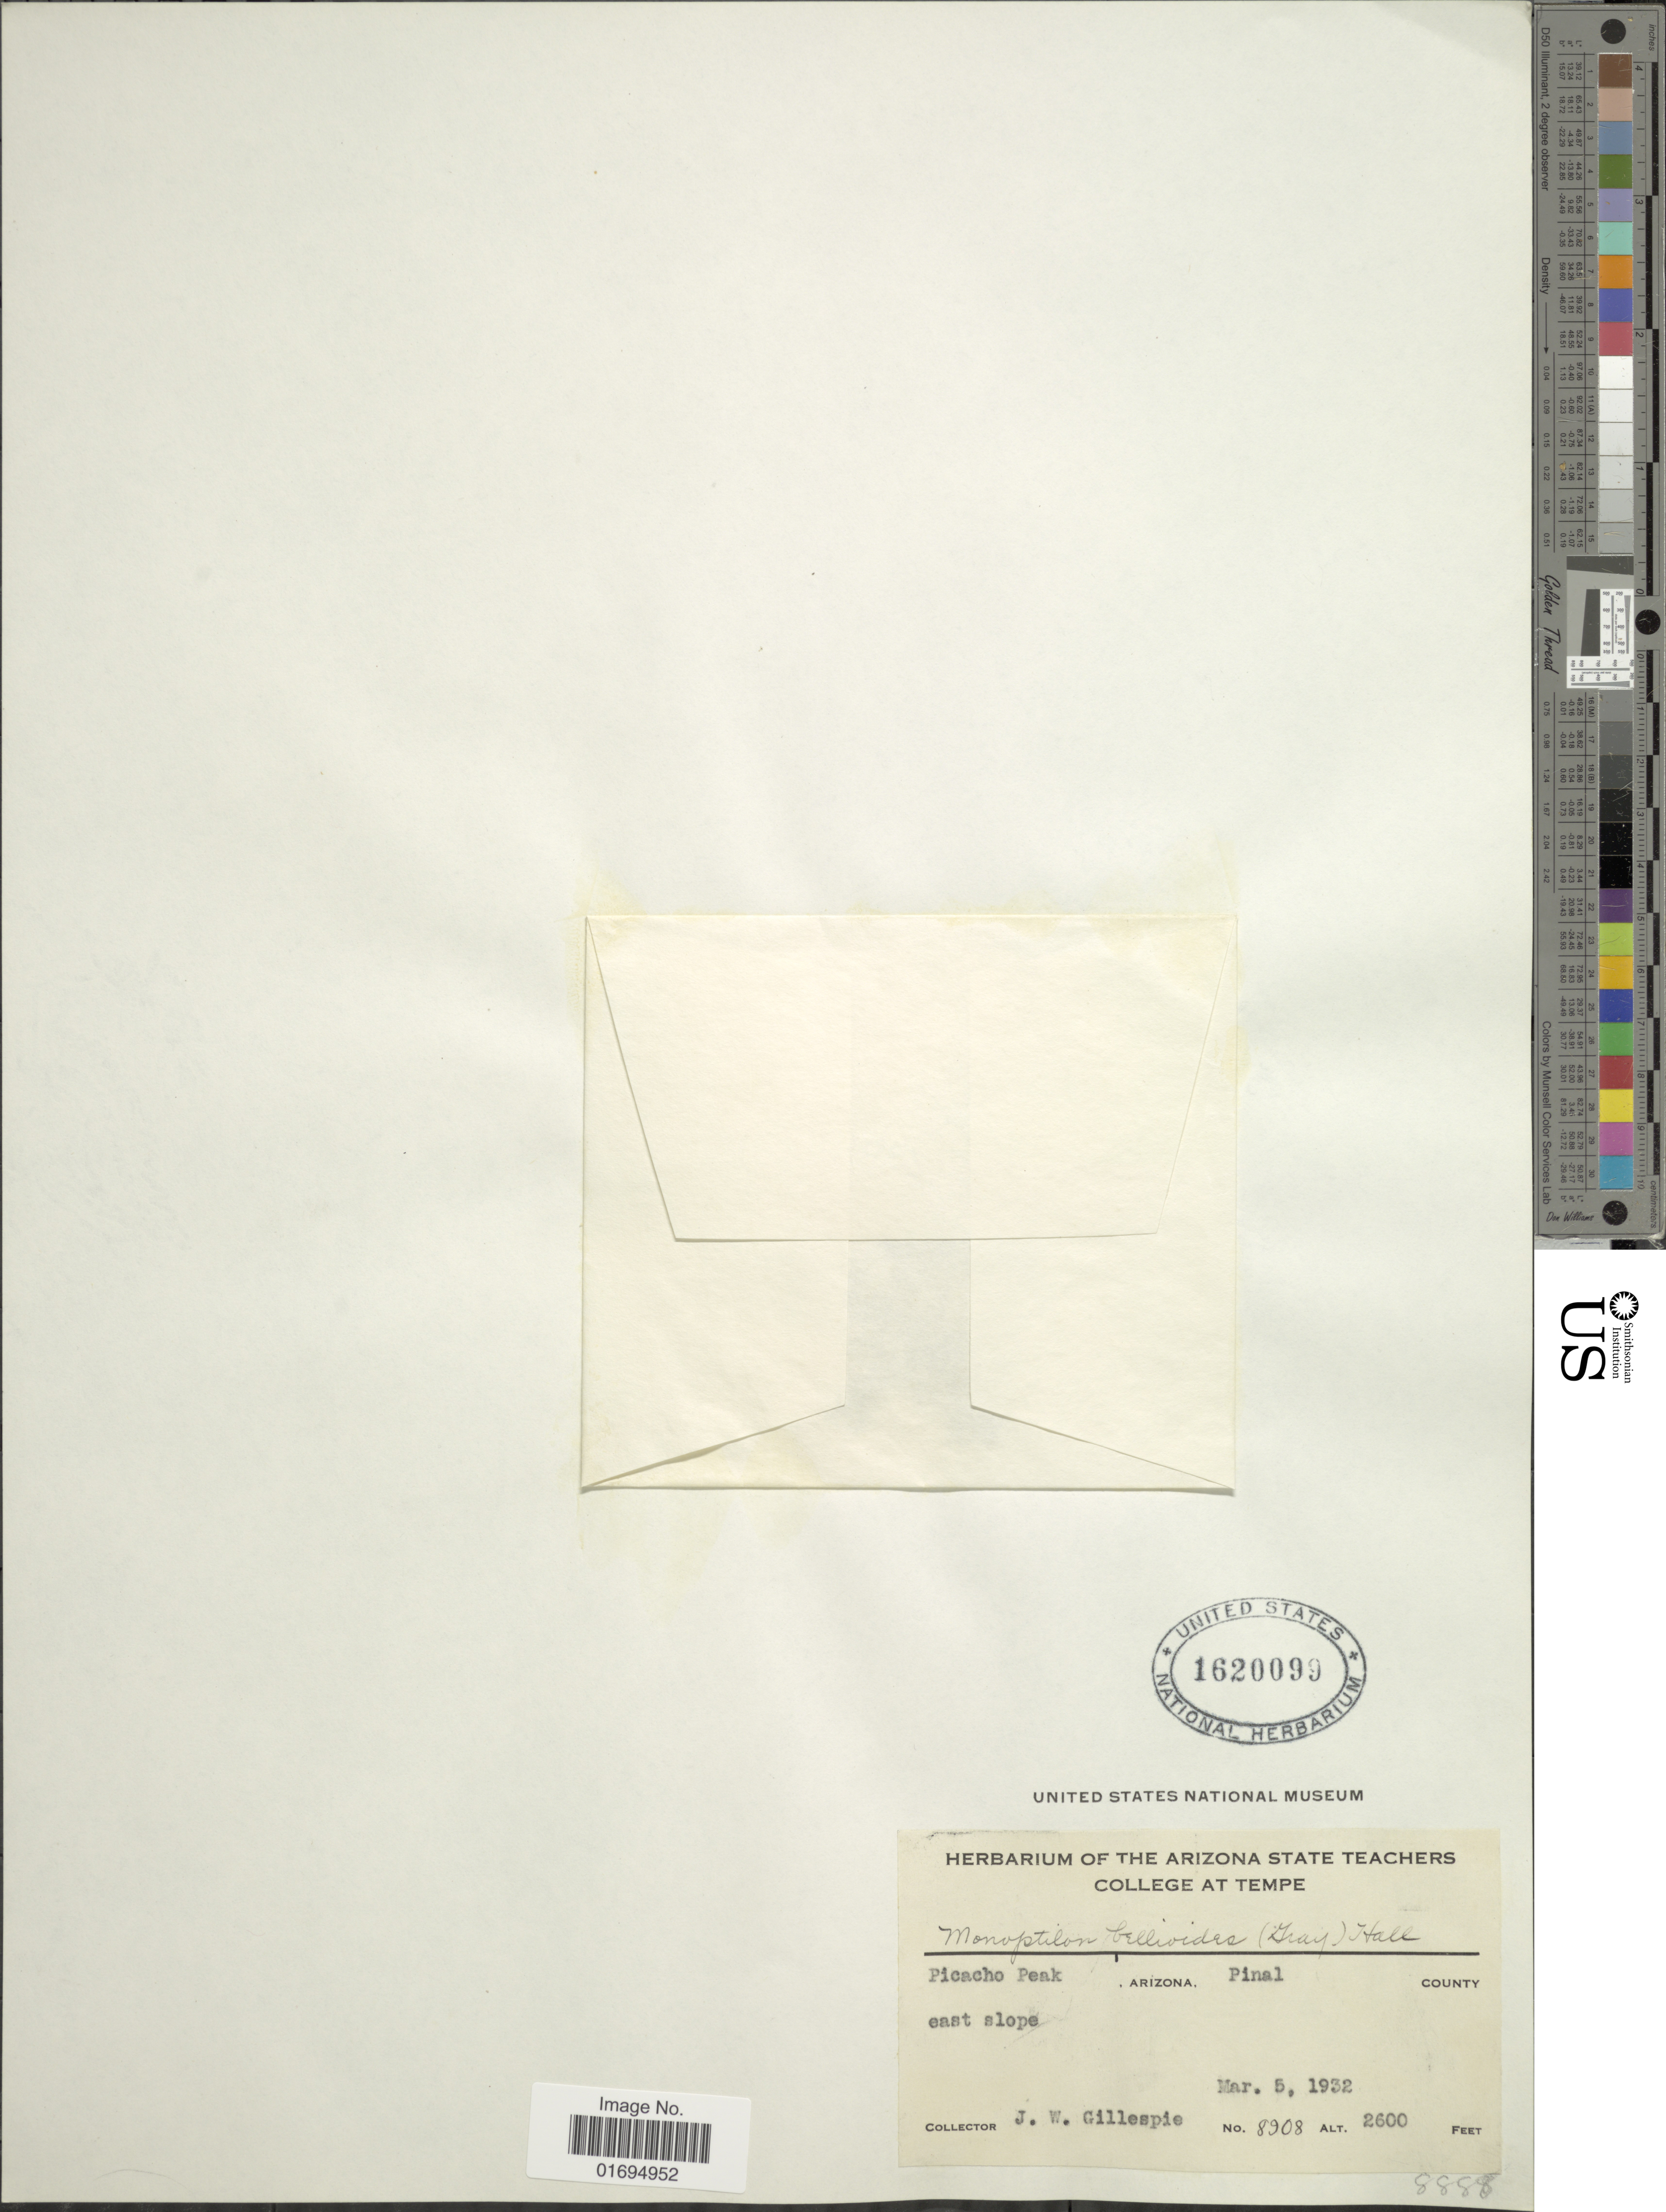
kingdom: Plantae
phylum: Tracheophyta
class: Magnoliopsida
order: Asterales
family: Asteraceae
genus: Monoptilon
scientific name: Monoptilon bellioides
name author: (A. Gray) H.M. Hall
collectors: J. W. Gillespie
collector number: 8908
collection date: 1932-03-05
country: United States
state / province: Arizona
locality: Picacho Peak, Pinal County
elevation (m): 792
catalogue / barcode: US 1620099